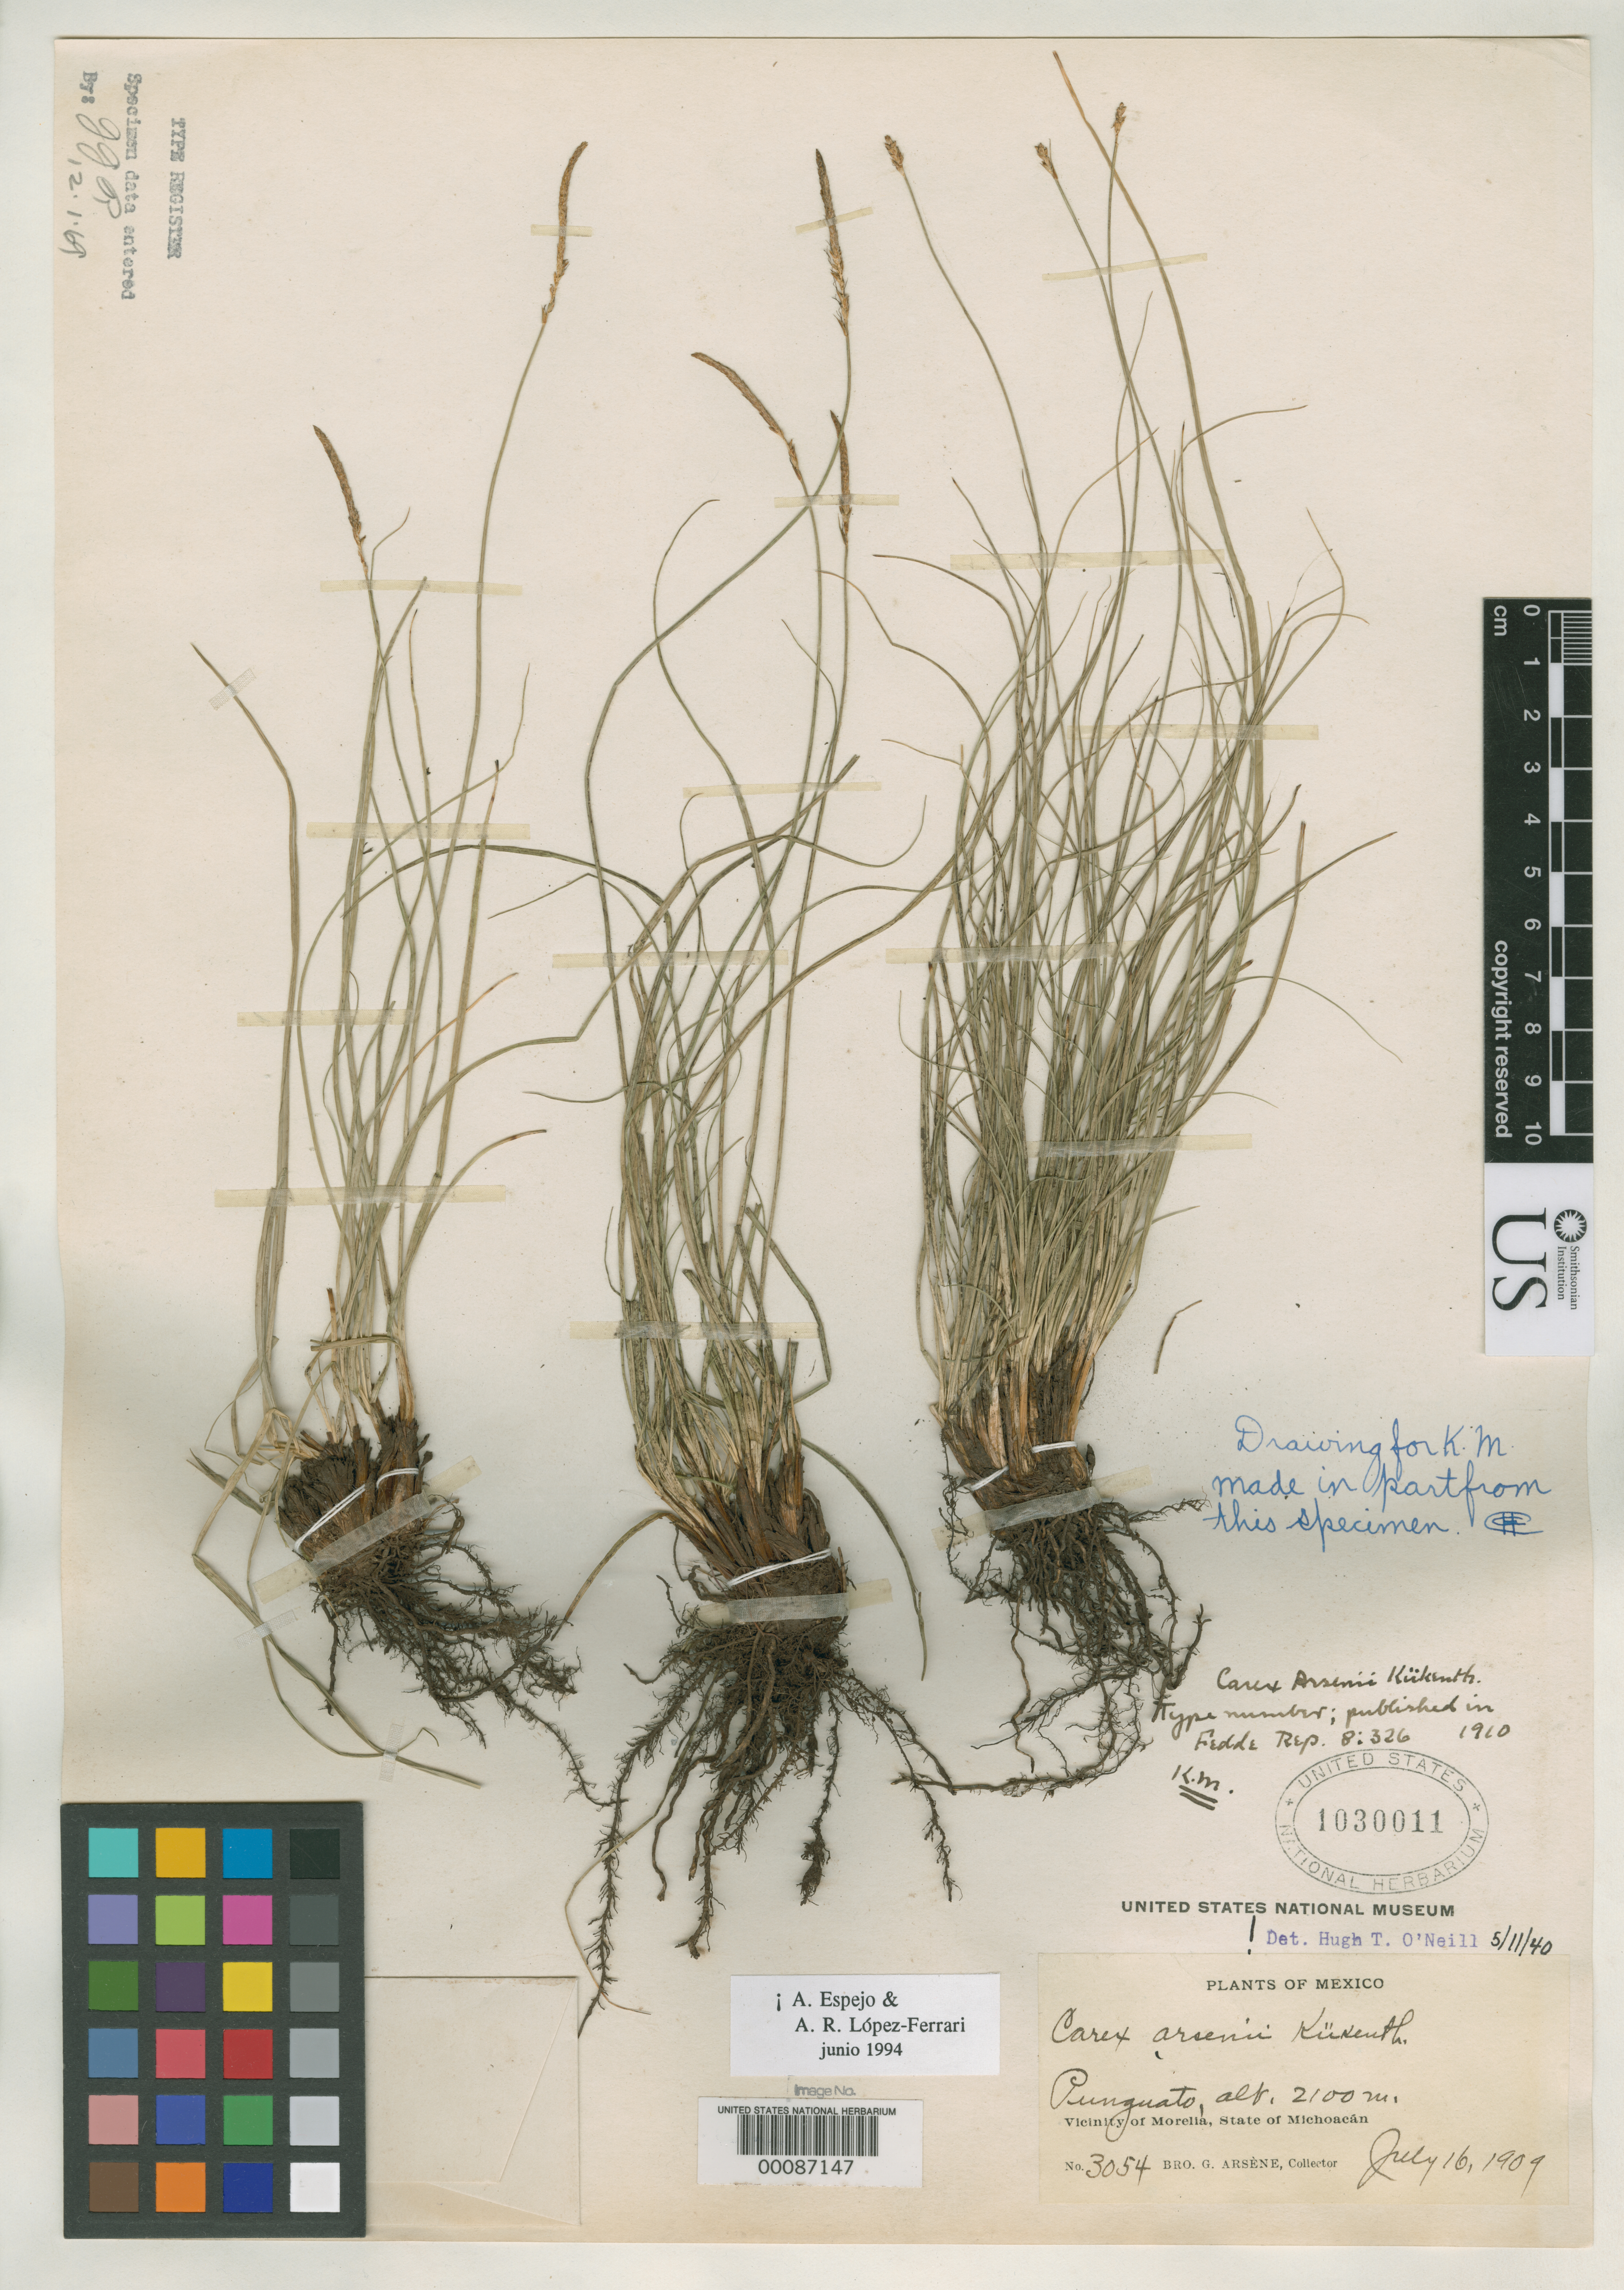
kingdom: Plantae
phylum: Tracheophyta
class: Liliopsida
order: Poales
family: Cyperaceae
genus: Carex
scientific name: Carex arsenii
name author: Kük.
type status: Isotype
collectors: Bro. G. Arsène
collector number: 3054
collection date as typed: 16 Jul 1909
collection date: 1909-07-16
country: Mexico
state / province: Michoacán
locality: Vicinity of Morelia.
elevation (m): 2100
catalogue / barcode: US 1030011